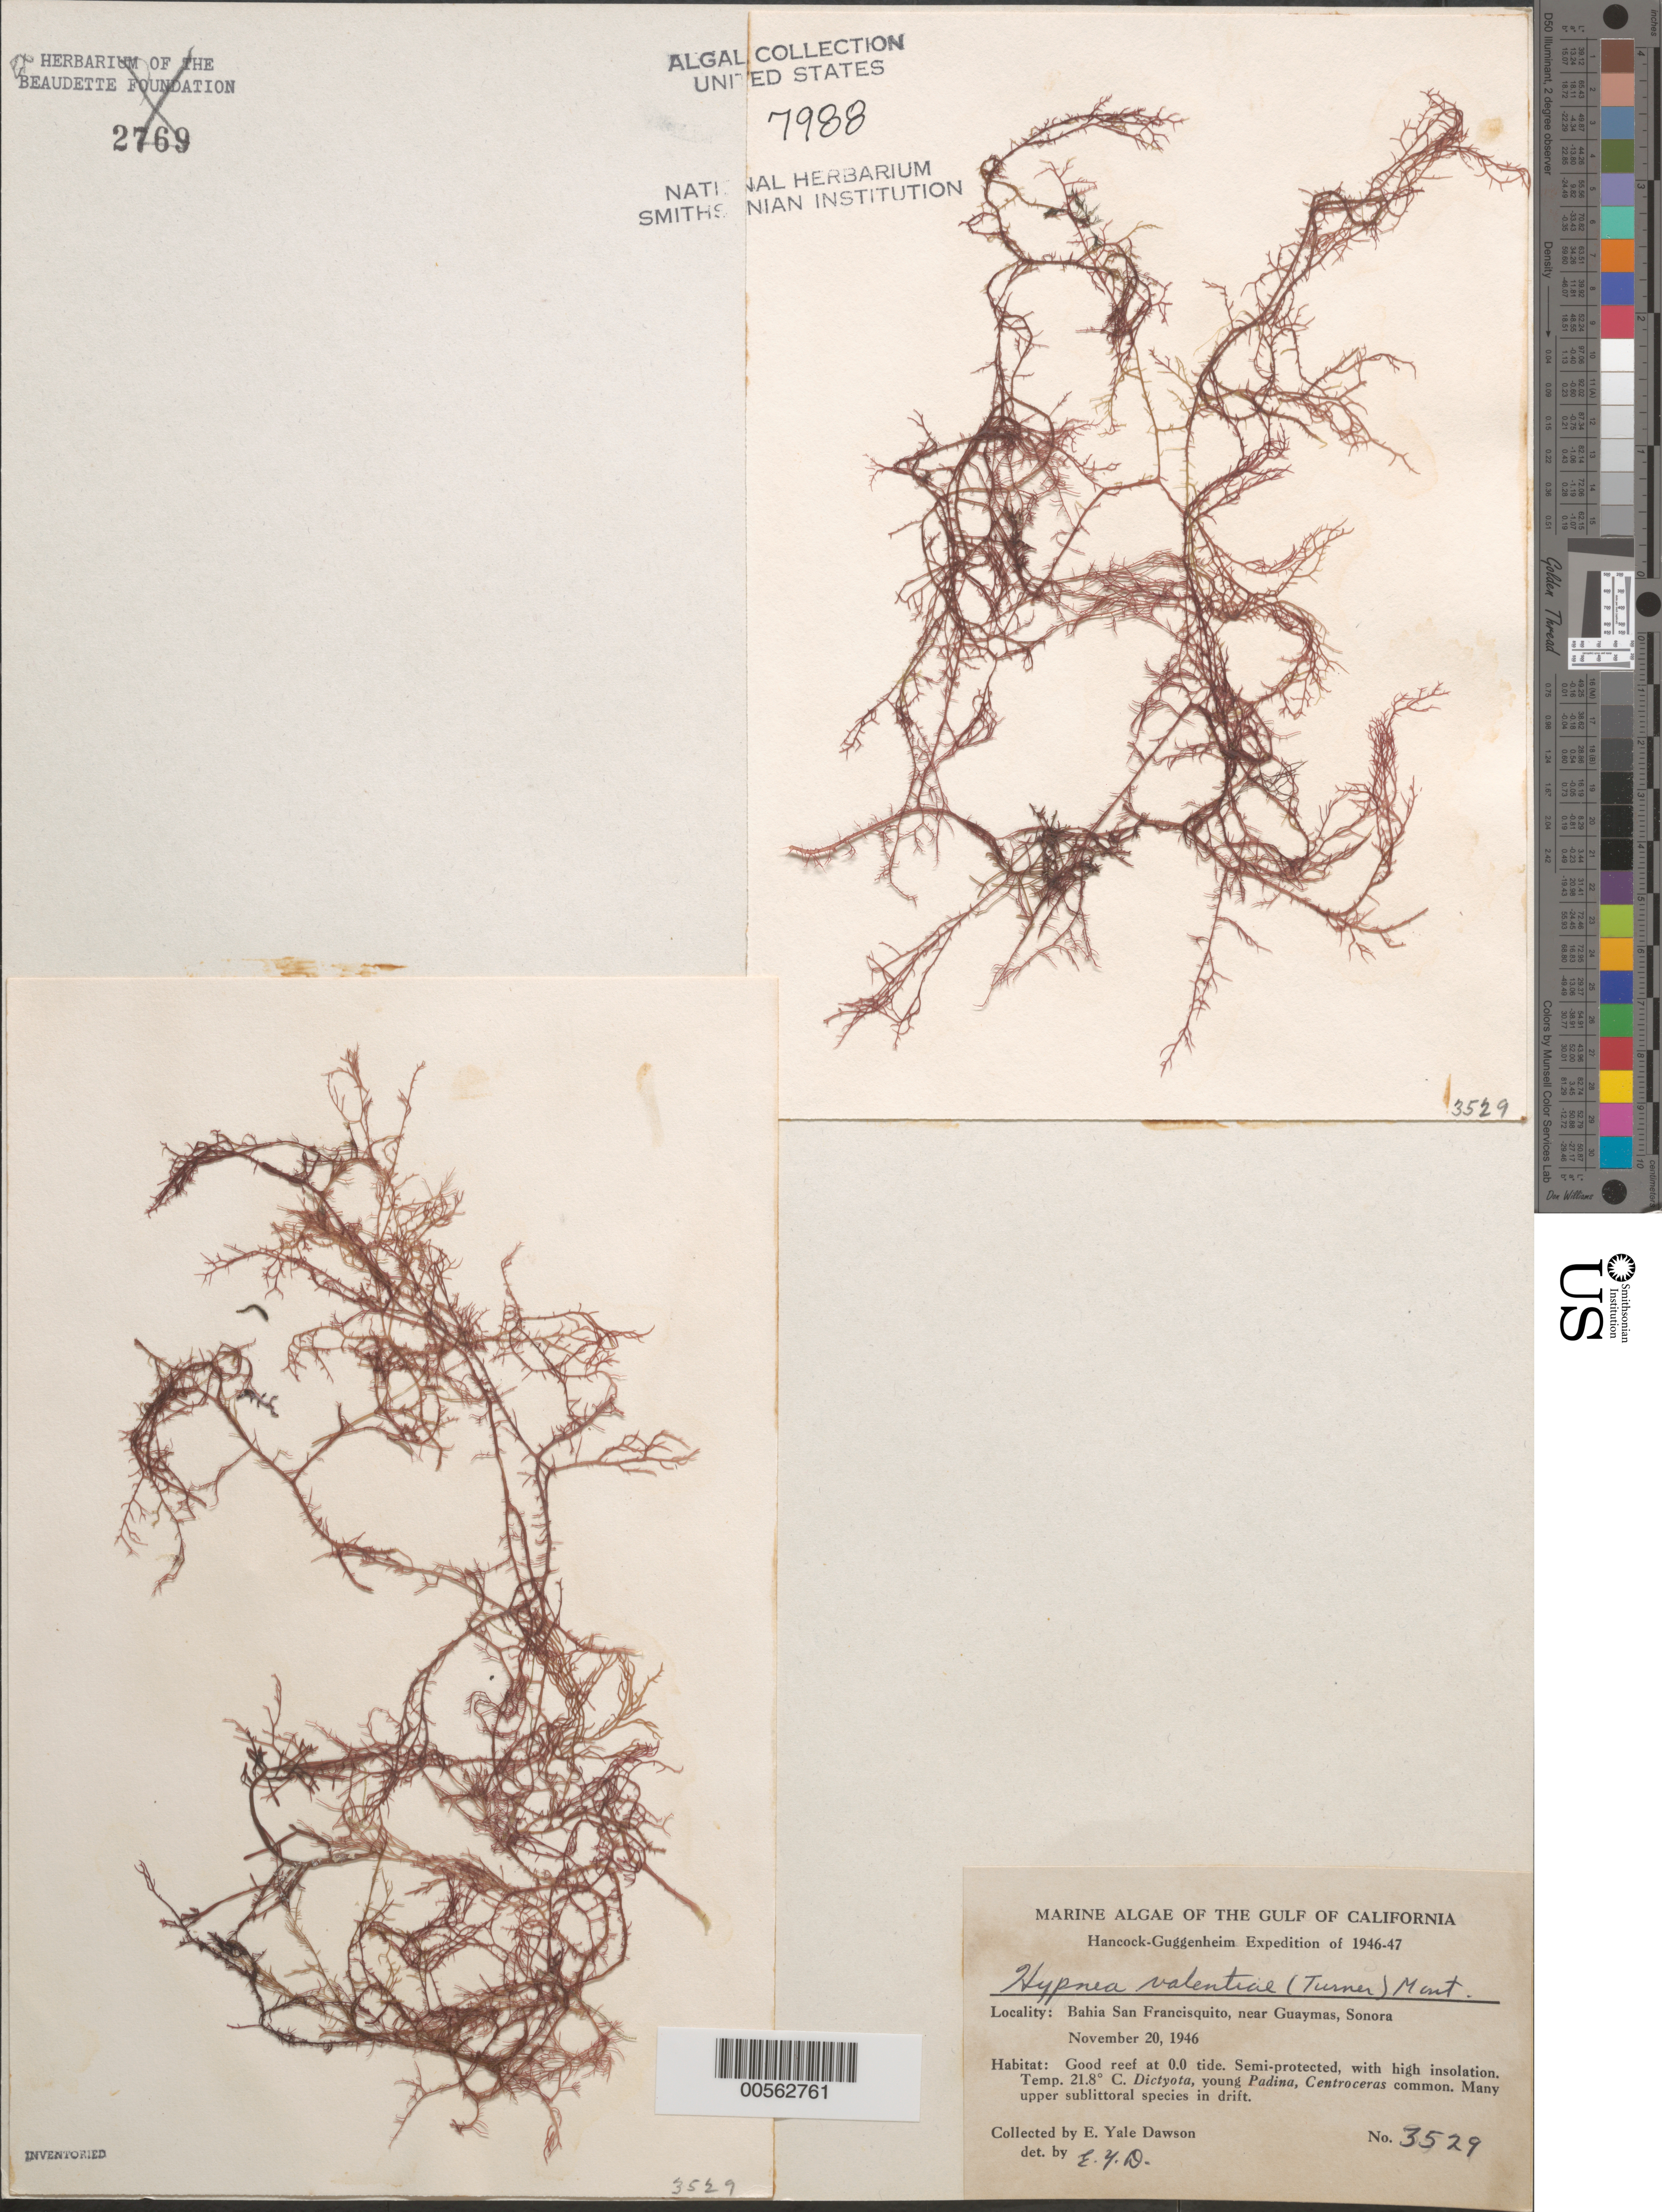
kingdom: Plantae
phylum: Rhodophyta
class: Florideophyceae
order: Gigartinales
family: Cystocloniaceae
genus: Hypnea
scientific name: Hypnea valentiae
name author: (Turner) Mont.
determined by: Dawson, E. Y.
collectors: E. Y. Dawson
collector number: EYD 3529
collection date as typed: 20 Nov 1946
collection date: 1946-11-20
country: Mexico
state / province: Sonora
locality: Bahia San Francisquito, near Guaymas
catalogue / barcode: US 7988